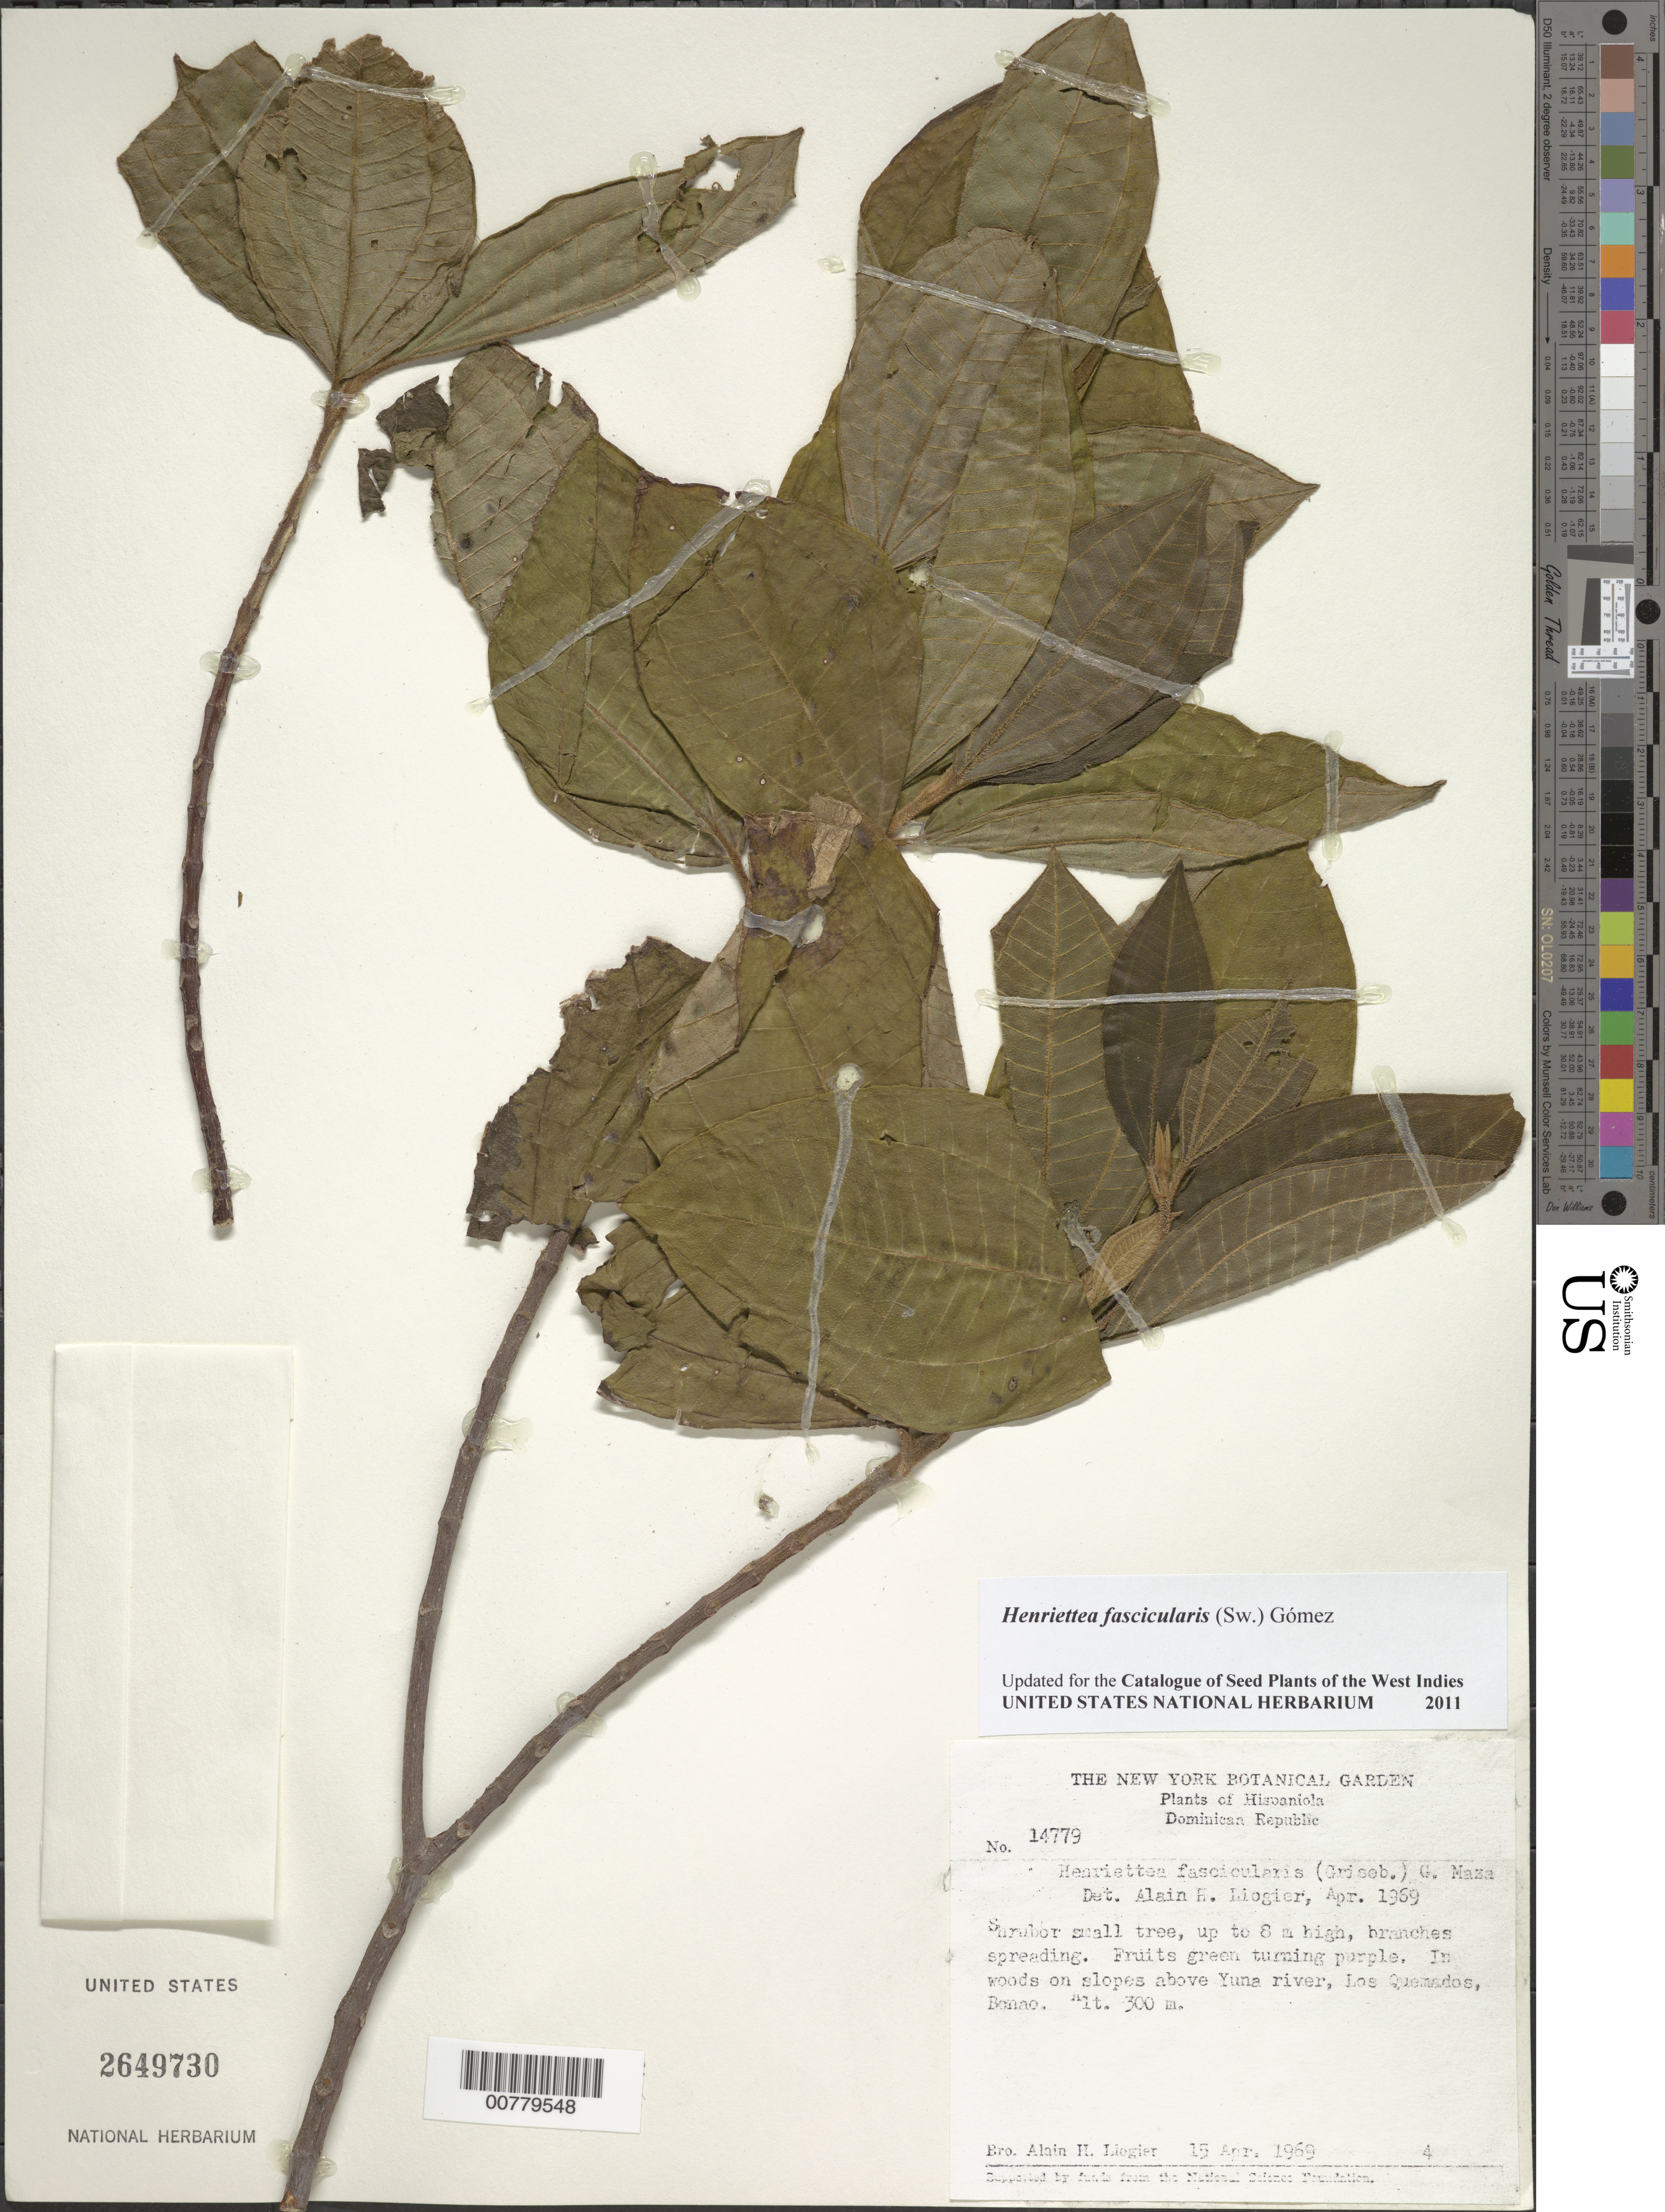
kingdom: Plantae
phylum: Tracheophyta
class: Magnoliopsida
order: Myrtales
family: Melastomataceae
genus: Henriettea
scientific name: Henriettea fascicularis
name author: (Sw.) M. Gómez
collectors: A. H. Liogier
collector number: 14779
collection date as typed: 15 Apr 1969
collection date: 1969-04-15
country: Dominican Republic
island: Hispaniola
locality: Bonao, Los Quemados, above Yuna River.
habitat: In woods on slopes above river.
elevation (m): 300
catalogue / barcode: US 2649730